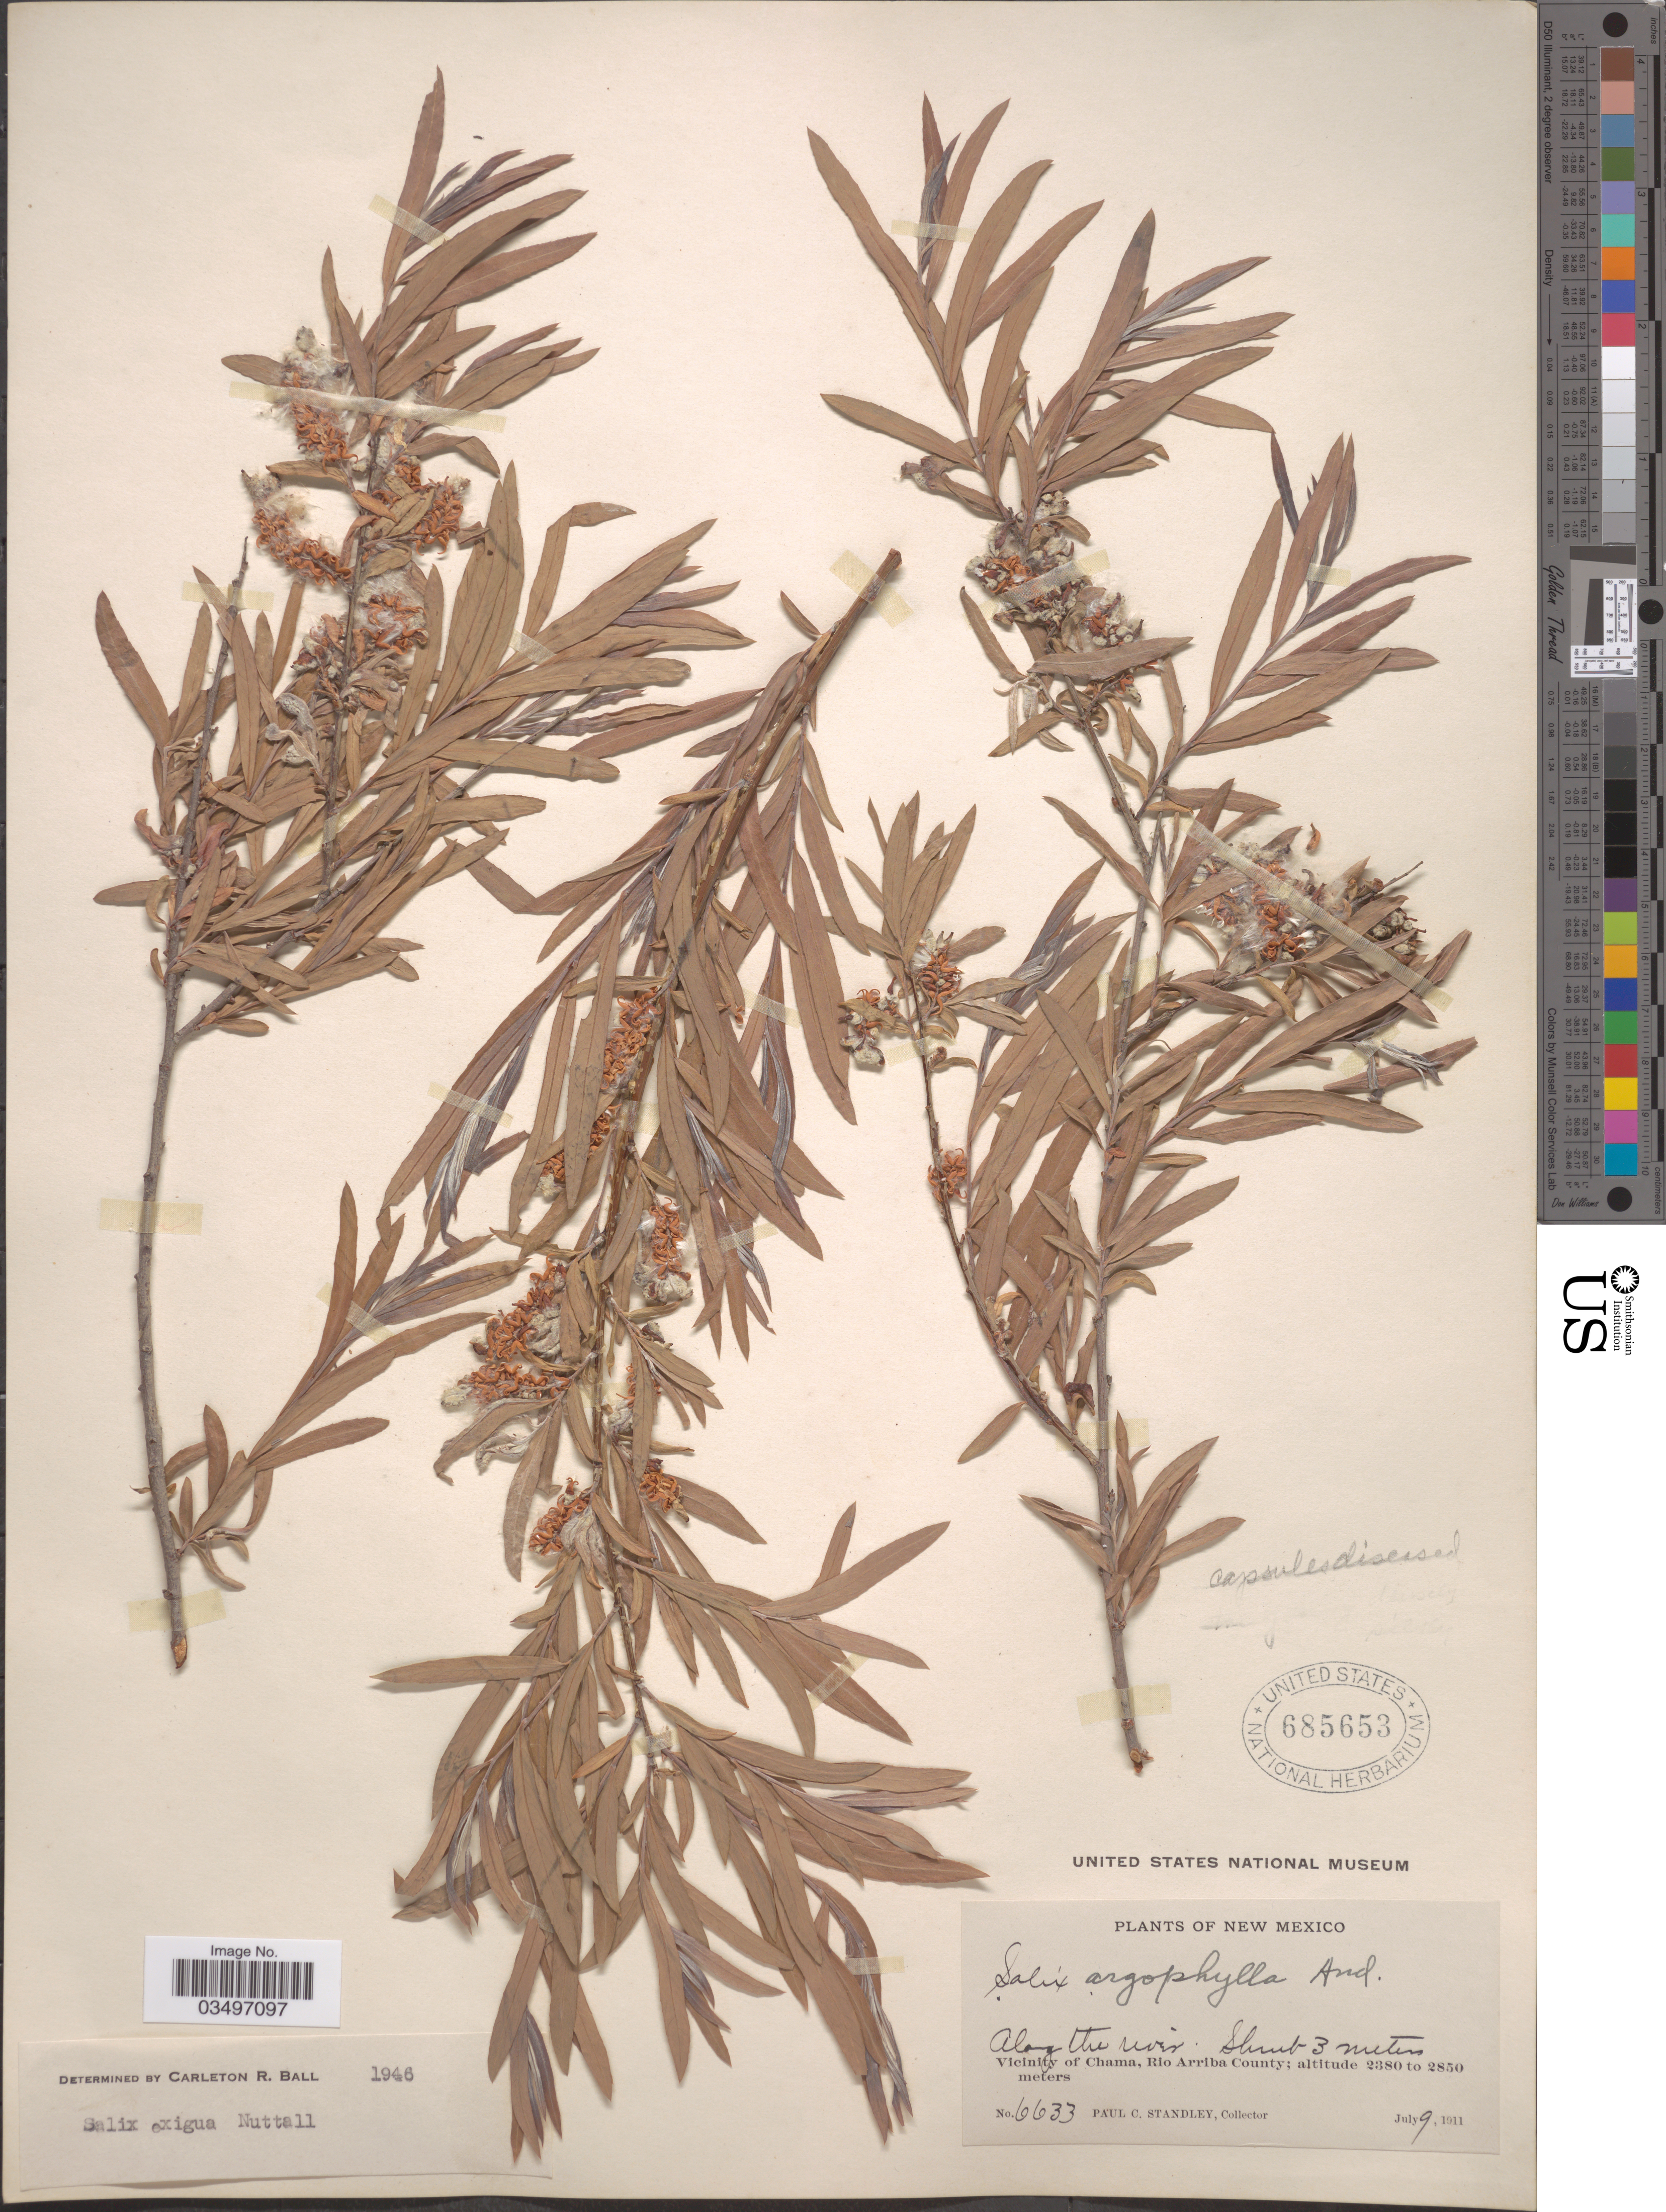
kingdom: Plantae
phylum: Tracheophyta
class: Magnoliopsida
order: Malpighiales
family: Salicaceae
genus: Salix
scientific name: Salix exigua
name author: Nutt.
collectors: P. C. Standley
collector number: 6633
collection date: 1911-07-09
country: United States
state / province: New Mexico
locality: Along the river. Vicinity of Chama, Rio Arriba County.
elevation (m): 2380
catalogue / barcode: US 685653